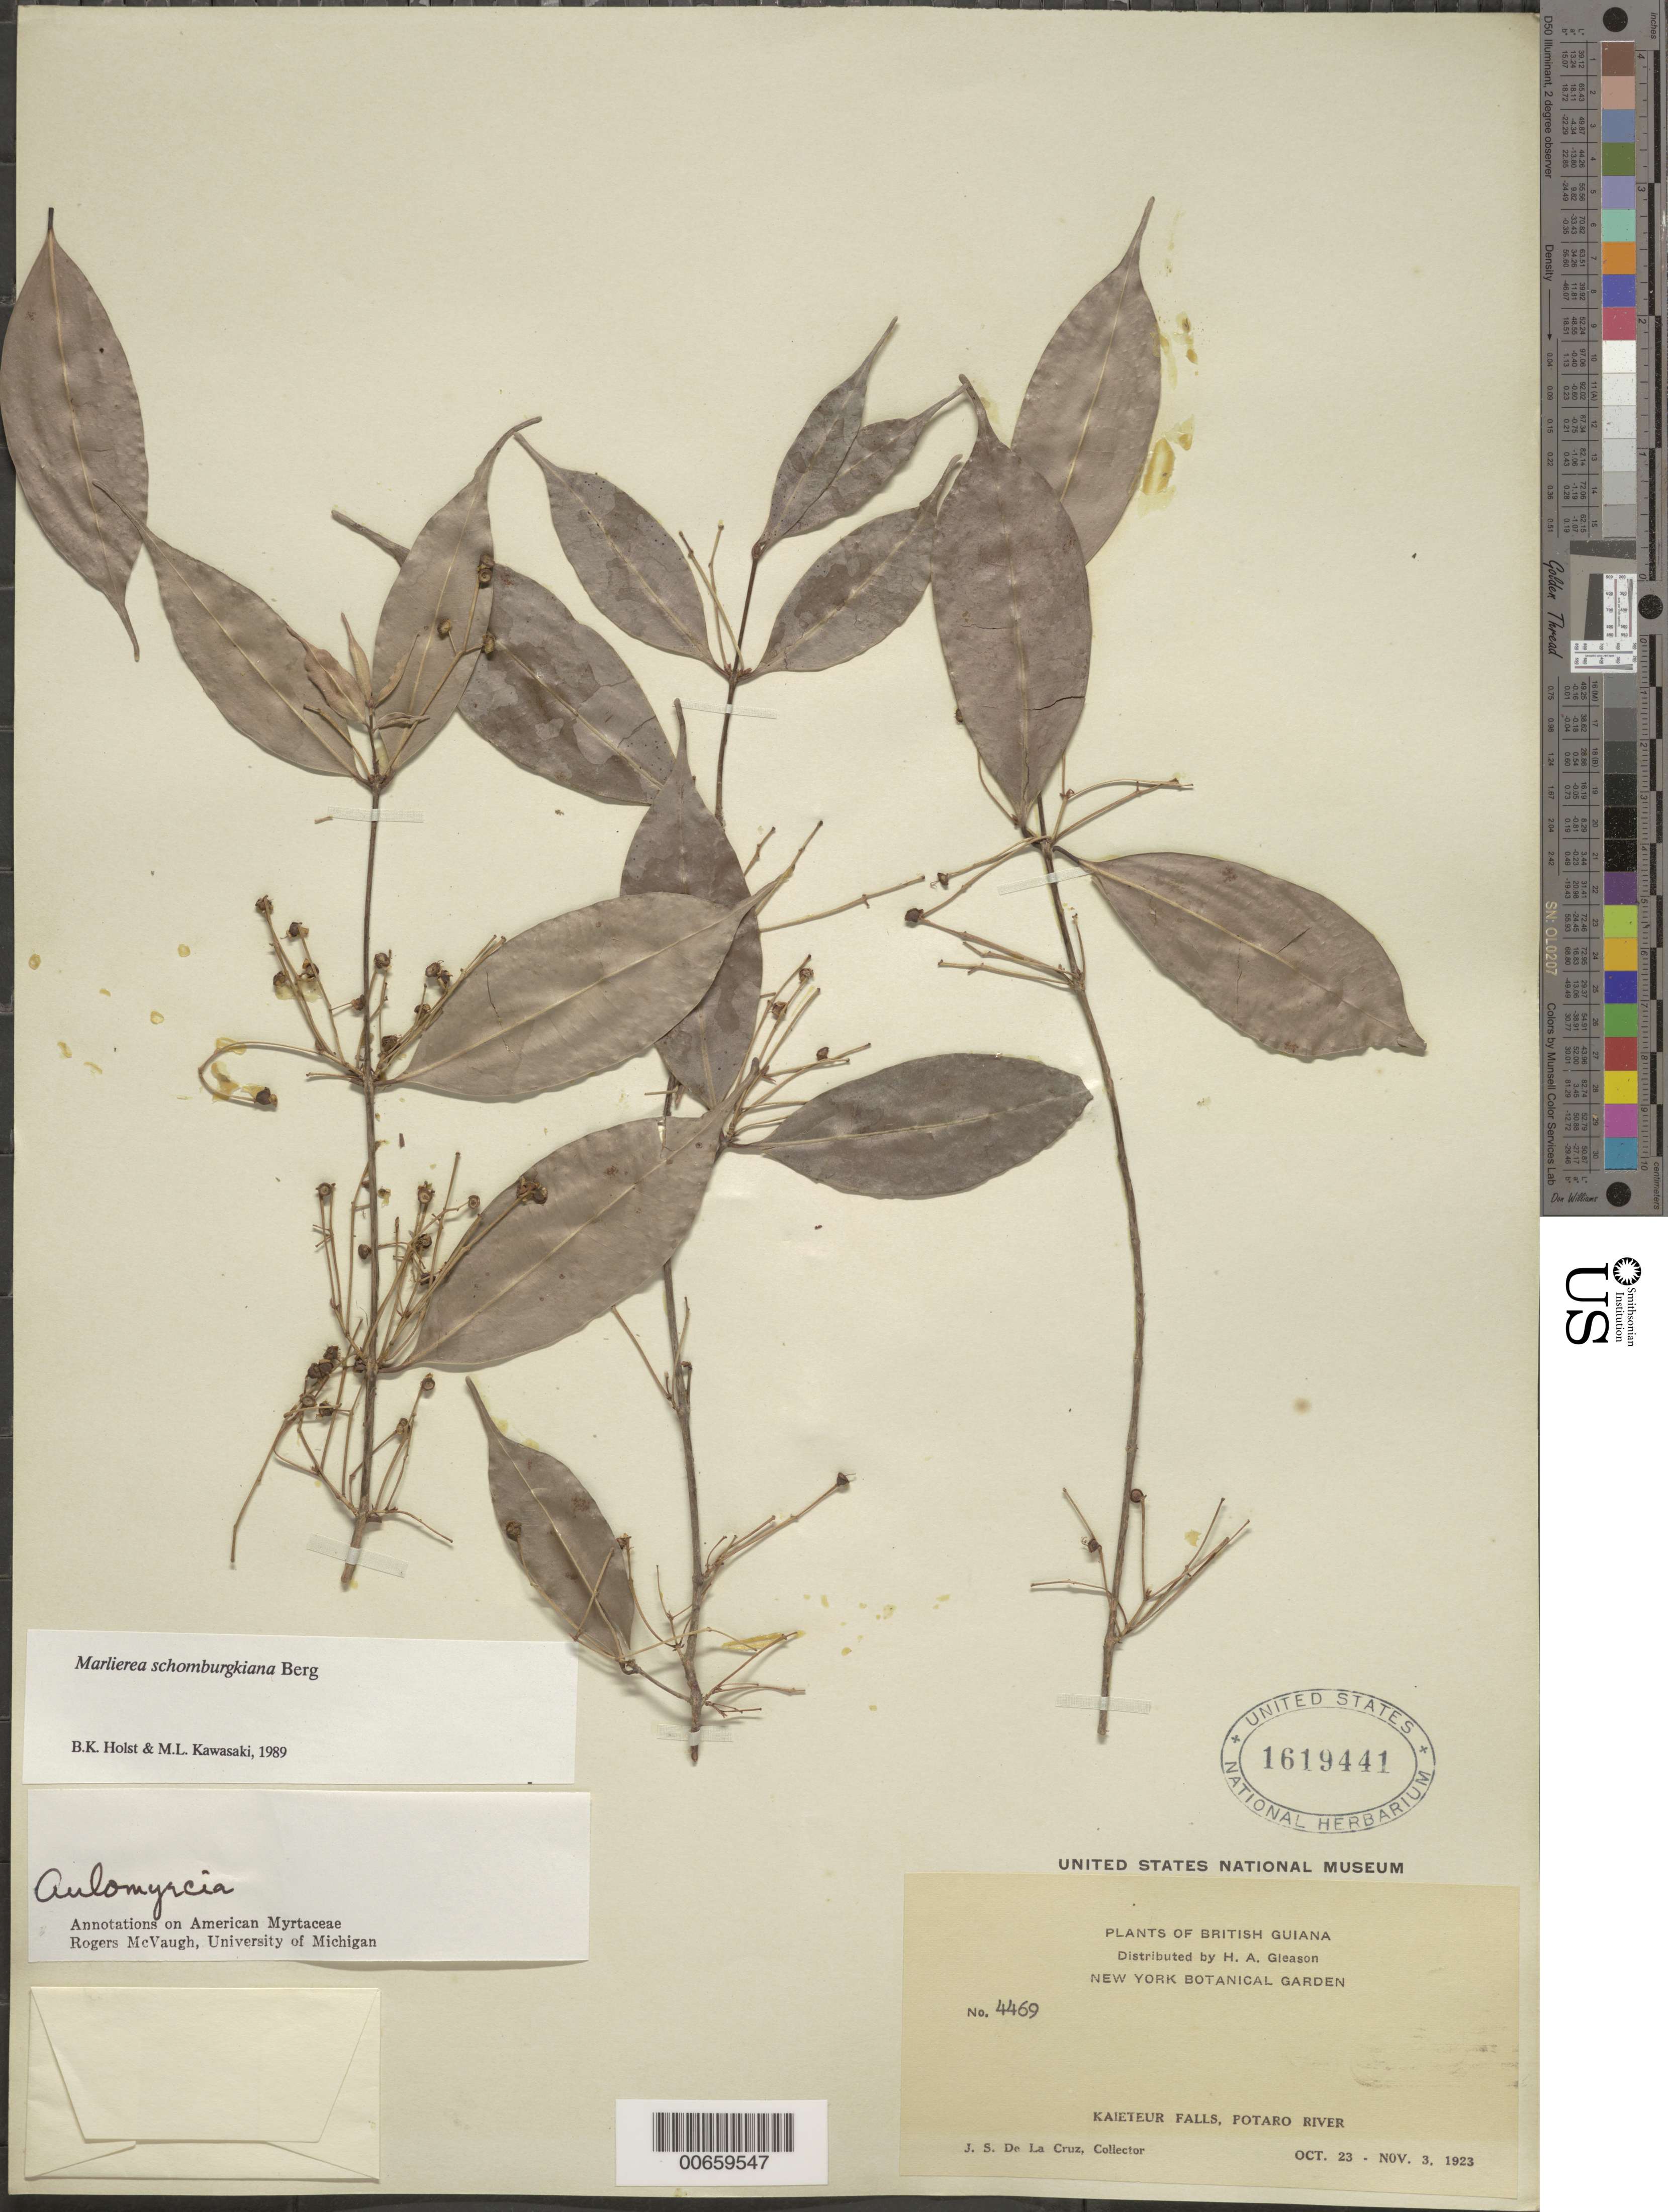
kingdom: Plantae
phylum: Tracheophyta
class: Magnoliopsida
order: Myrtales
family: Myrtaceae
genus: Myrcia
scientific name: Myrcia neoschomburgkiana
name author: E. Lucas & C.E. Wilson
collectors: J. S. de la Cruz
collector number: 4469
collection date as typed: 23-Oct-23 to 3-Nov-23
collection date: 1923-10-23/1923-11-03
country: Guyana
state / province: Potaro-Siparuni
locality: Kaieteur Falls, Potaro R.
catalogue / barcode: US 1619441